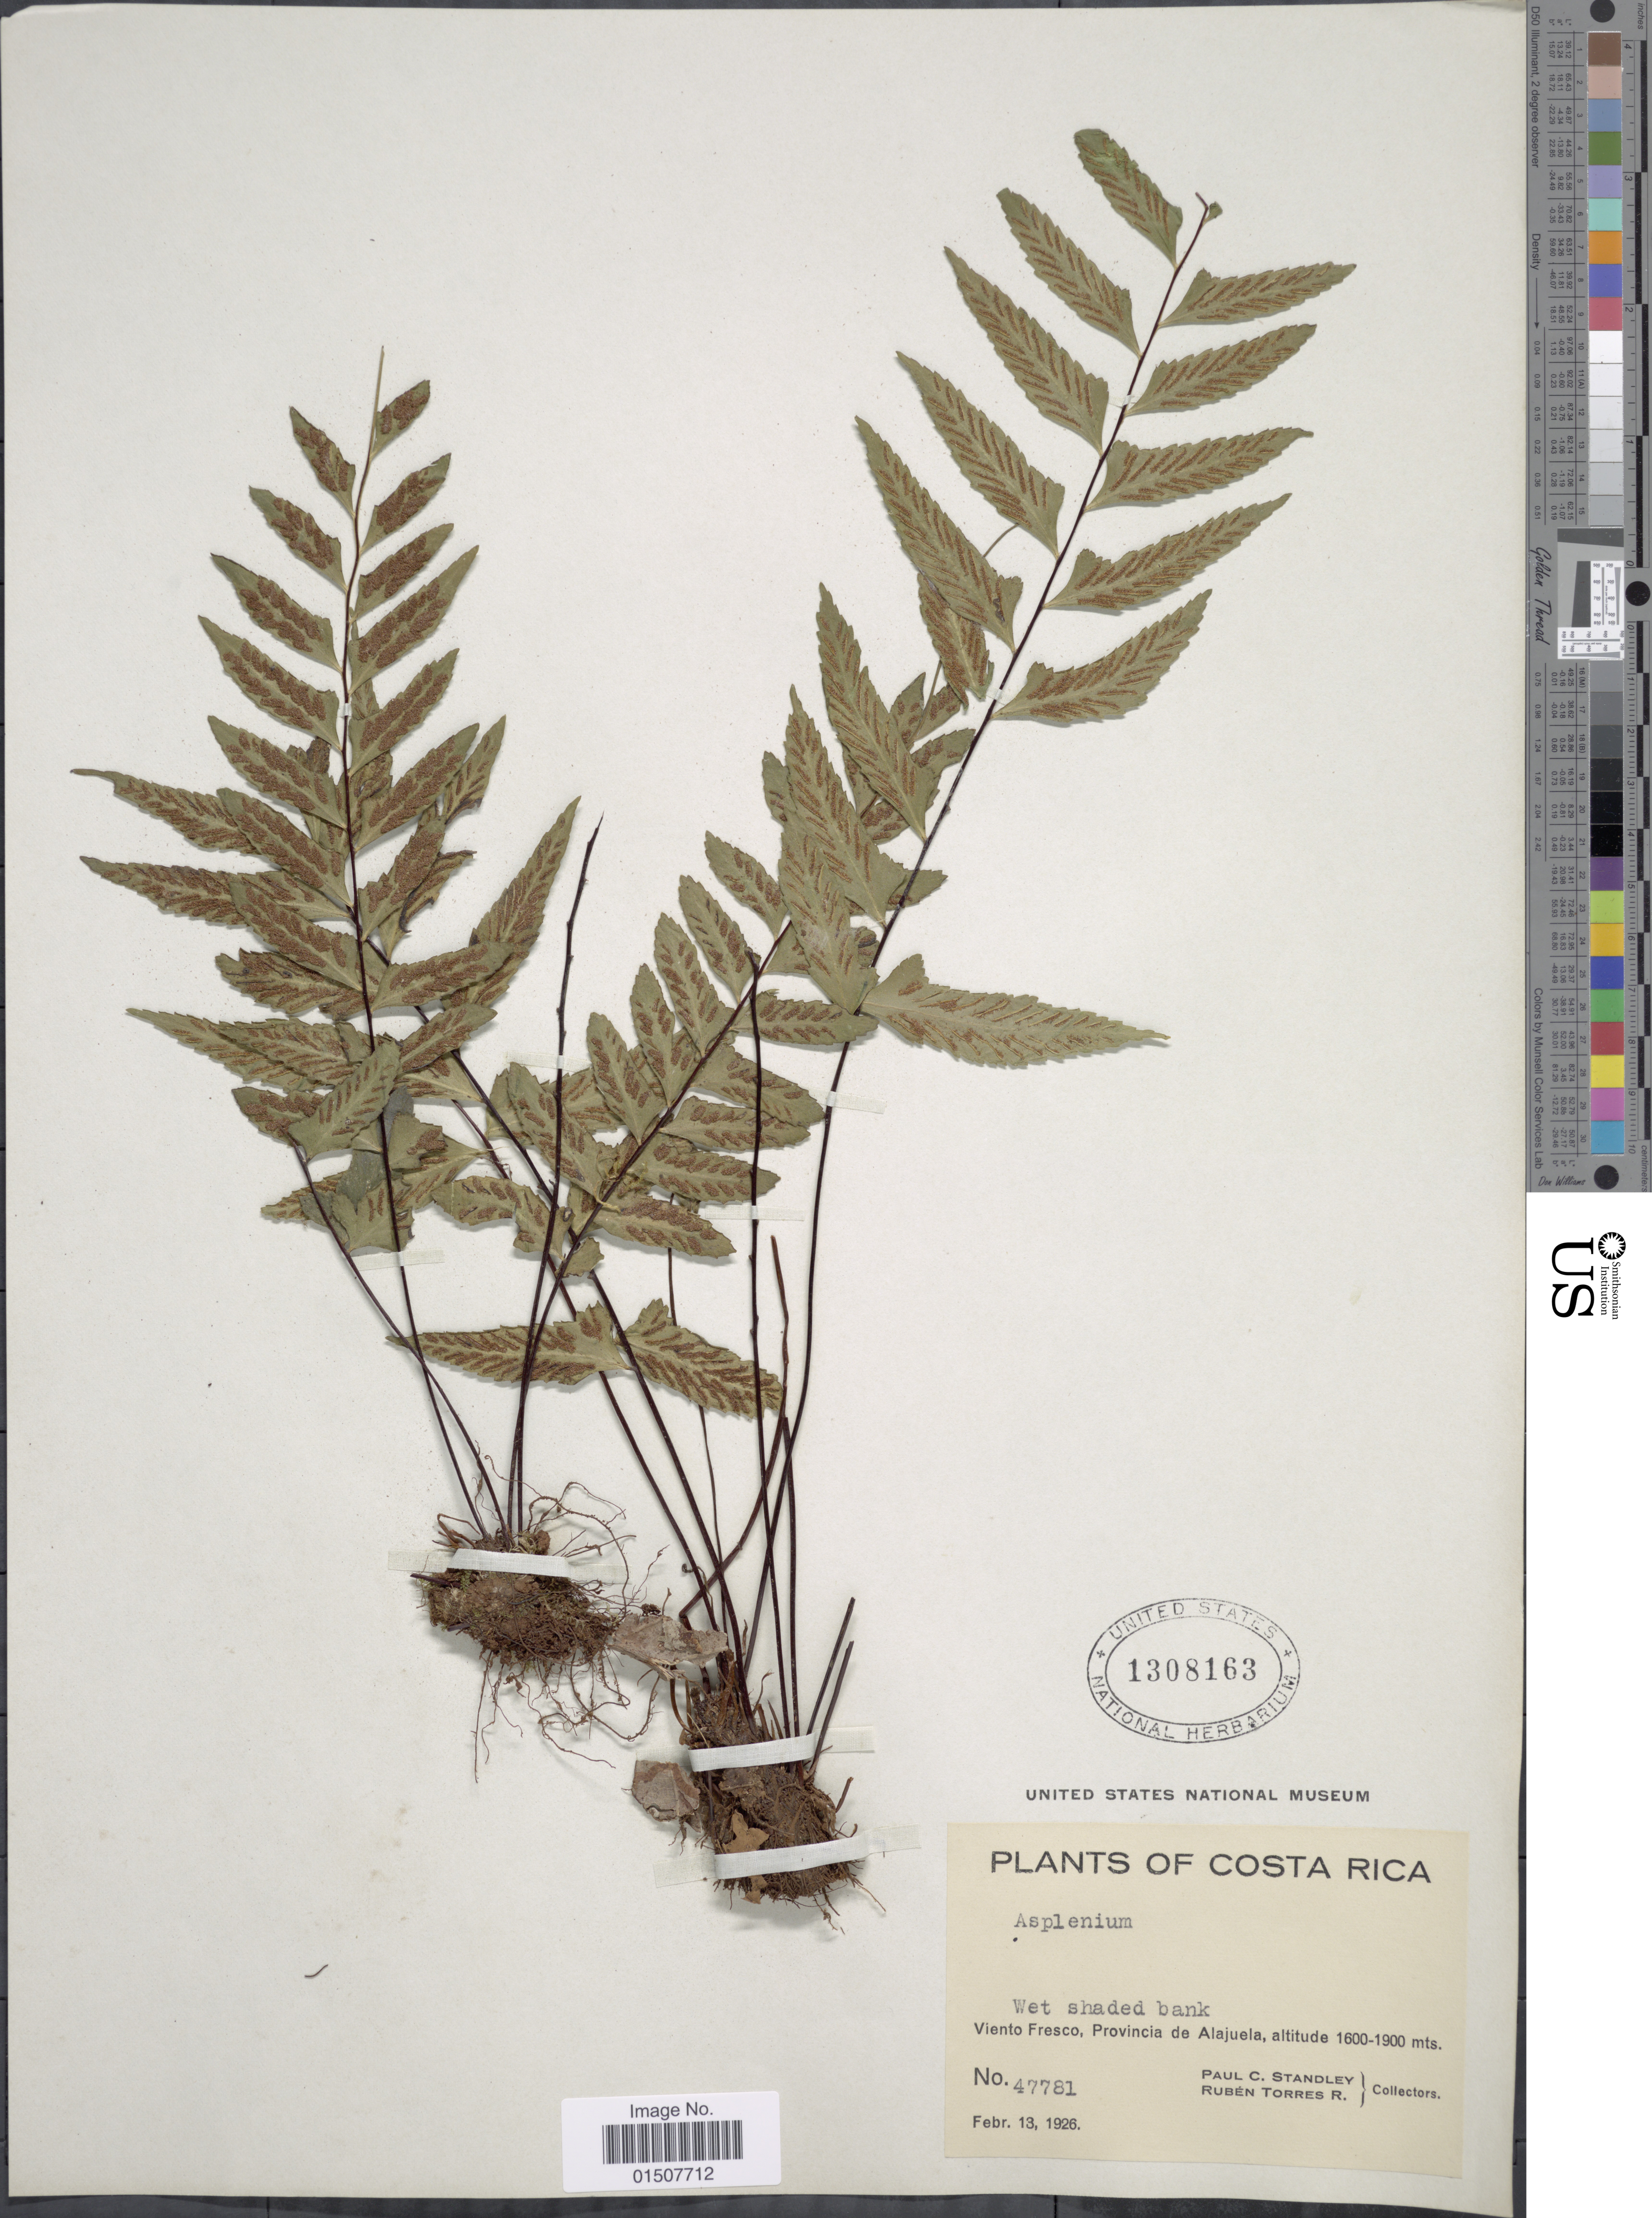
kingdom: Plantae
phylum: Tracheophyta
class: Polypodiopsida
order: Polypodiales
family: Aspleniaceae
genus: Asplenium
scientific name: Asplenium radicans var. cirrhatum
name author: (Rich. ex Willd.) Rosenst.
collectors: P. C. Standley & R. Torres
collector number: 47781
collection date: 1926-02-13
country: Costa Rica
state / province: Alajuela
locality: Viento Fresco, Provincia de Alajuela.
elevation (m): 1600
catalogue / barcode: US 1308163